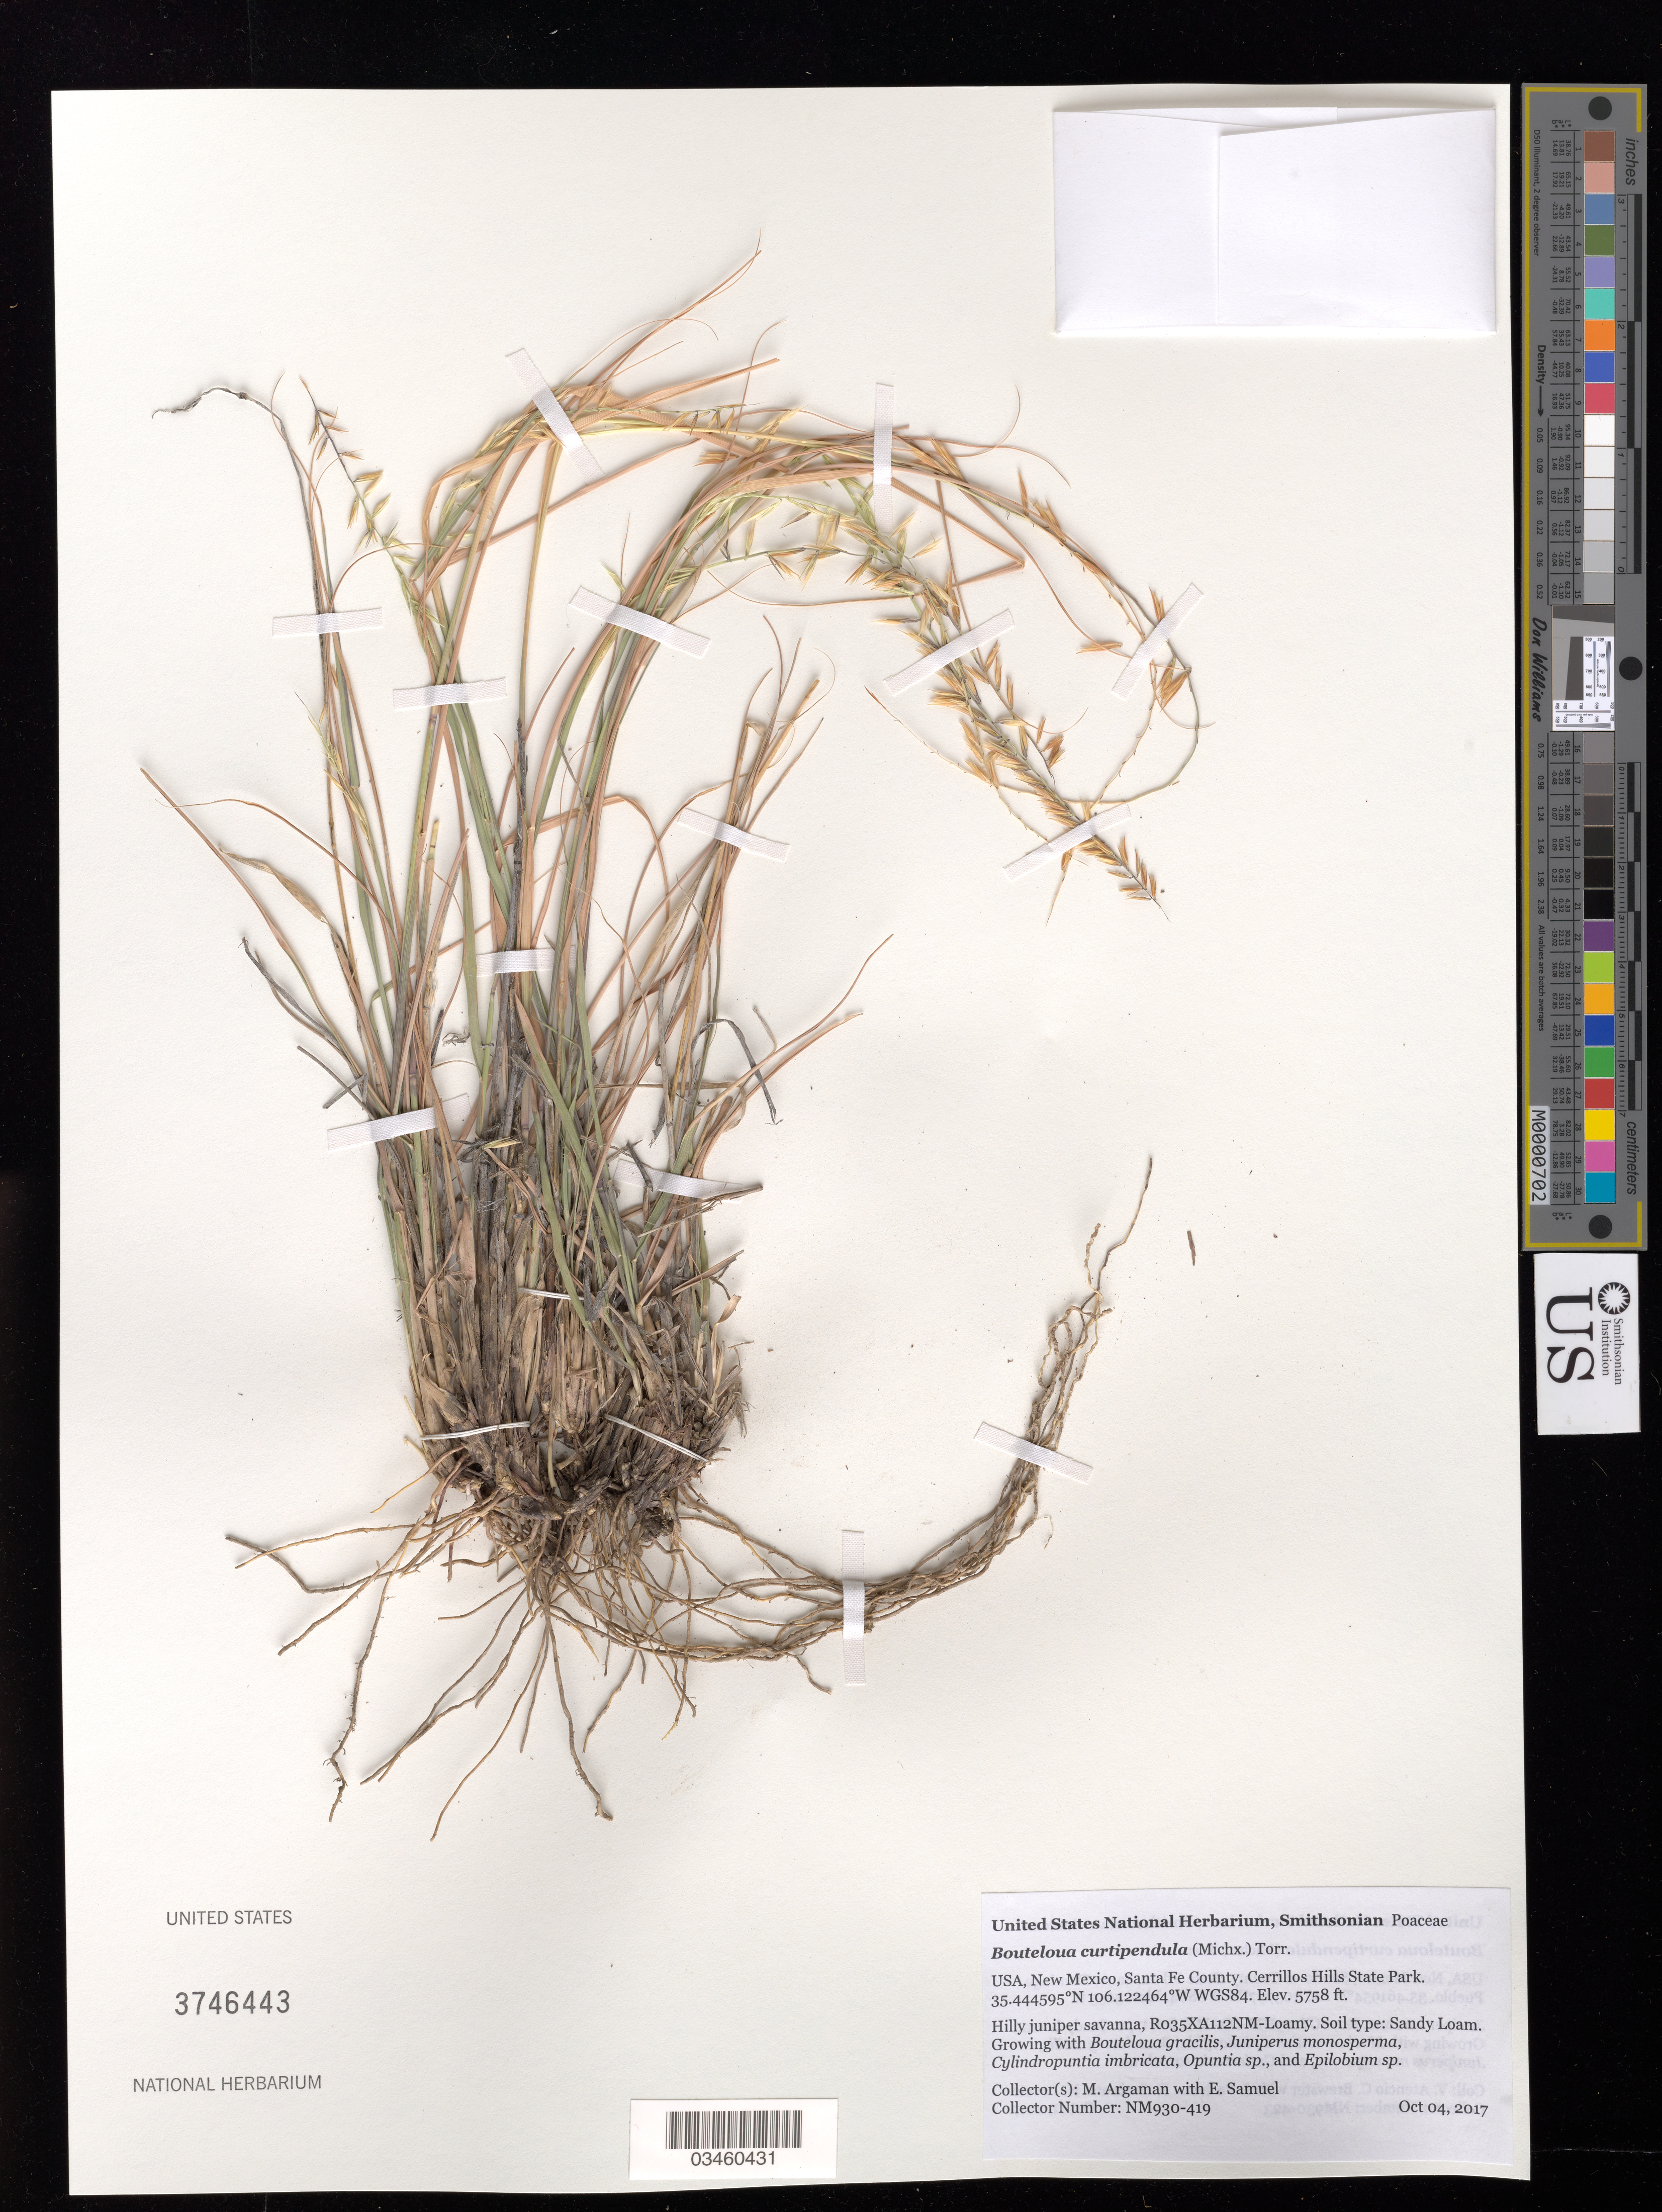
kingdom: Plantae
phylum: Tracheophyta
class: Liliopsida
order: Poales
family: Poaceae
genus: Bouteloua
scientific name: Bouteloua curtipendula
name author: (Michx.) Torr.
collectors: M. Argaman & E. Samuel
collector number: NM930-419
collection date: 2017-10-04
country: United States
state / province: New Mexico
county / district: Santa Fe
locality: Cerrillos Hills State Park.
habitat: R035XA112NM-Sandy Loam. Hilly juniper savanna.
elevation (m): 1755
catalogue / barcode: US 3746443